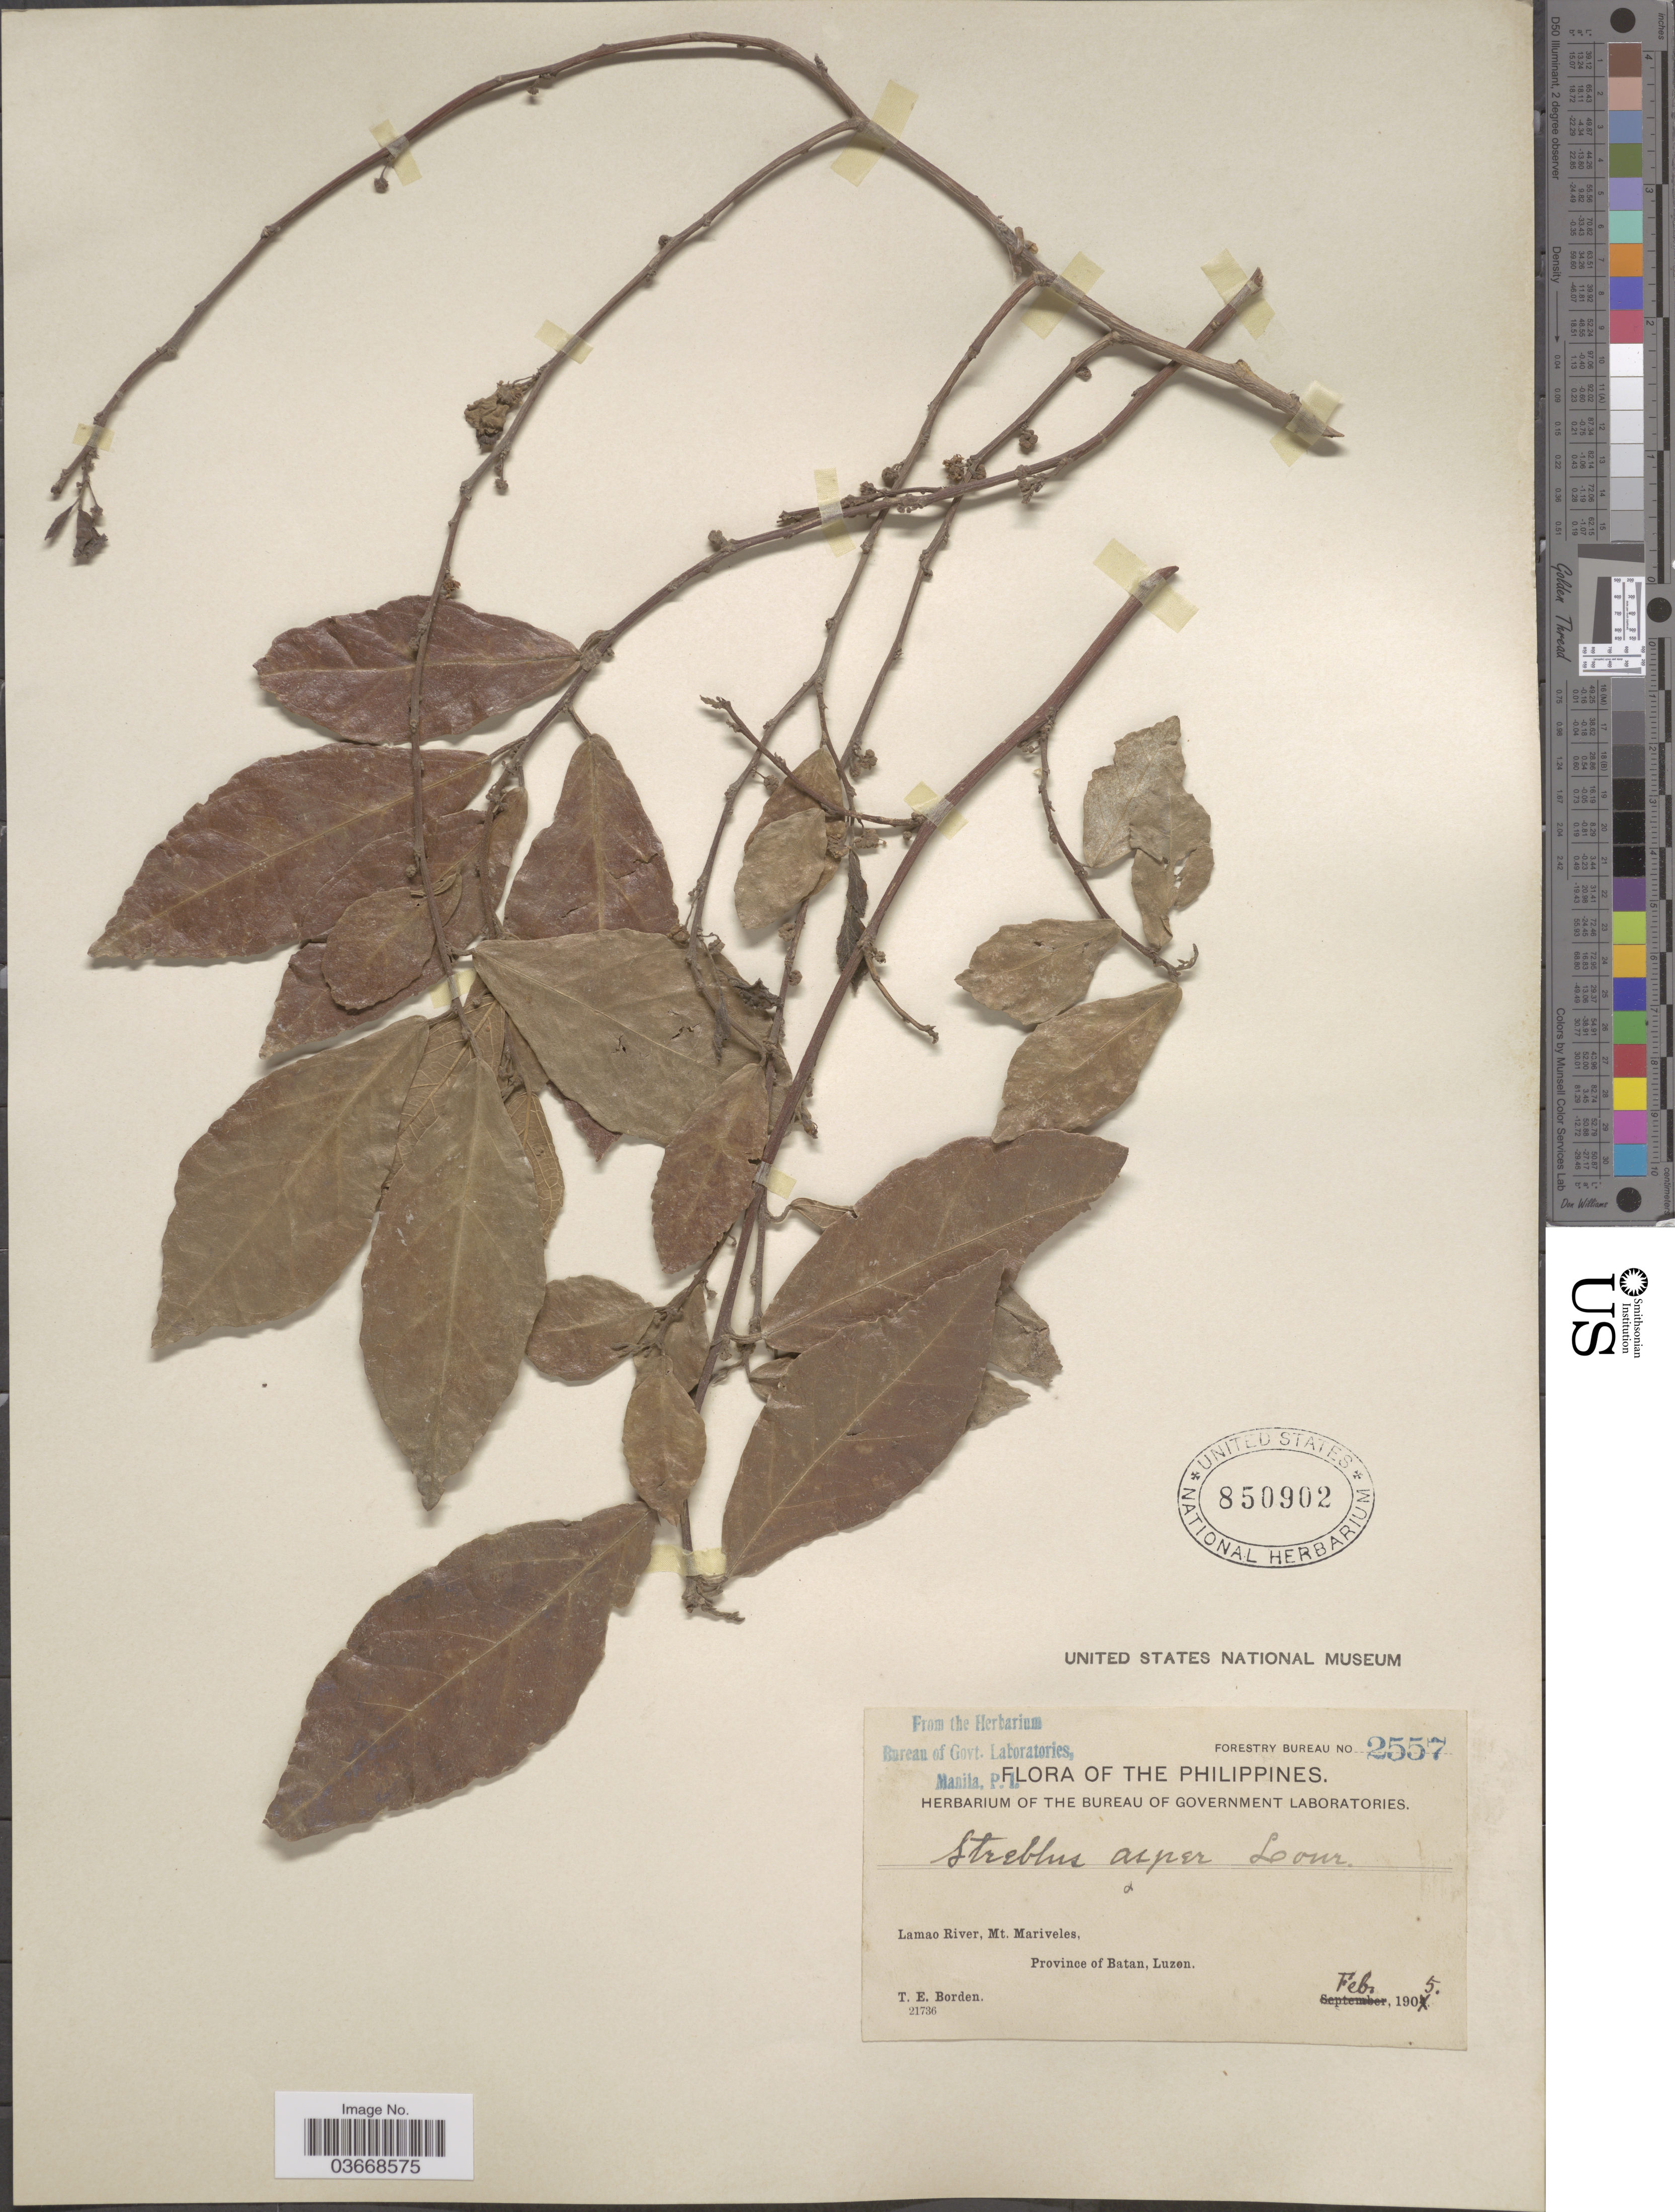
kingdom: Plantae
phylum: Tracheophyta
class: Magnoliopsida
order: Rosales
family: Moraceae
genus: Streblus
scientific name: Streblus asper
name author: Lour.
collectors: T. E. Borden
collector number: Forestry Bureau 2557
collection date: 1905-02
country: Philippines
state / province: Cagayan Valley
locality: Lamao River, Mt. Mariveles, Province of Batan, Luzon.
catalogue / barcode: US 850902